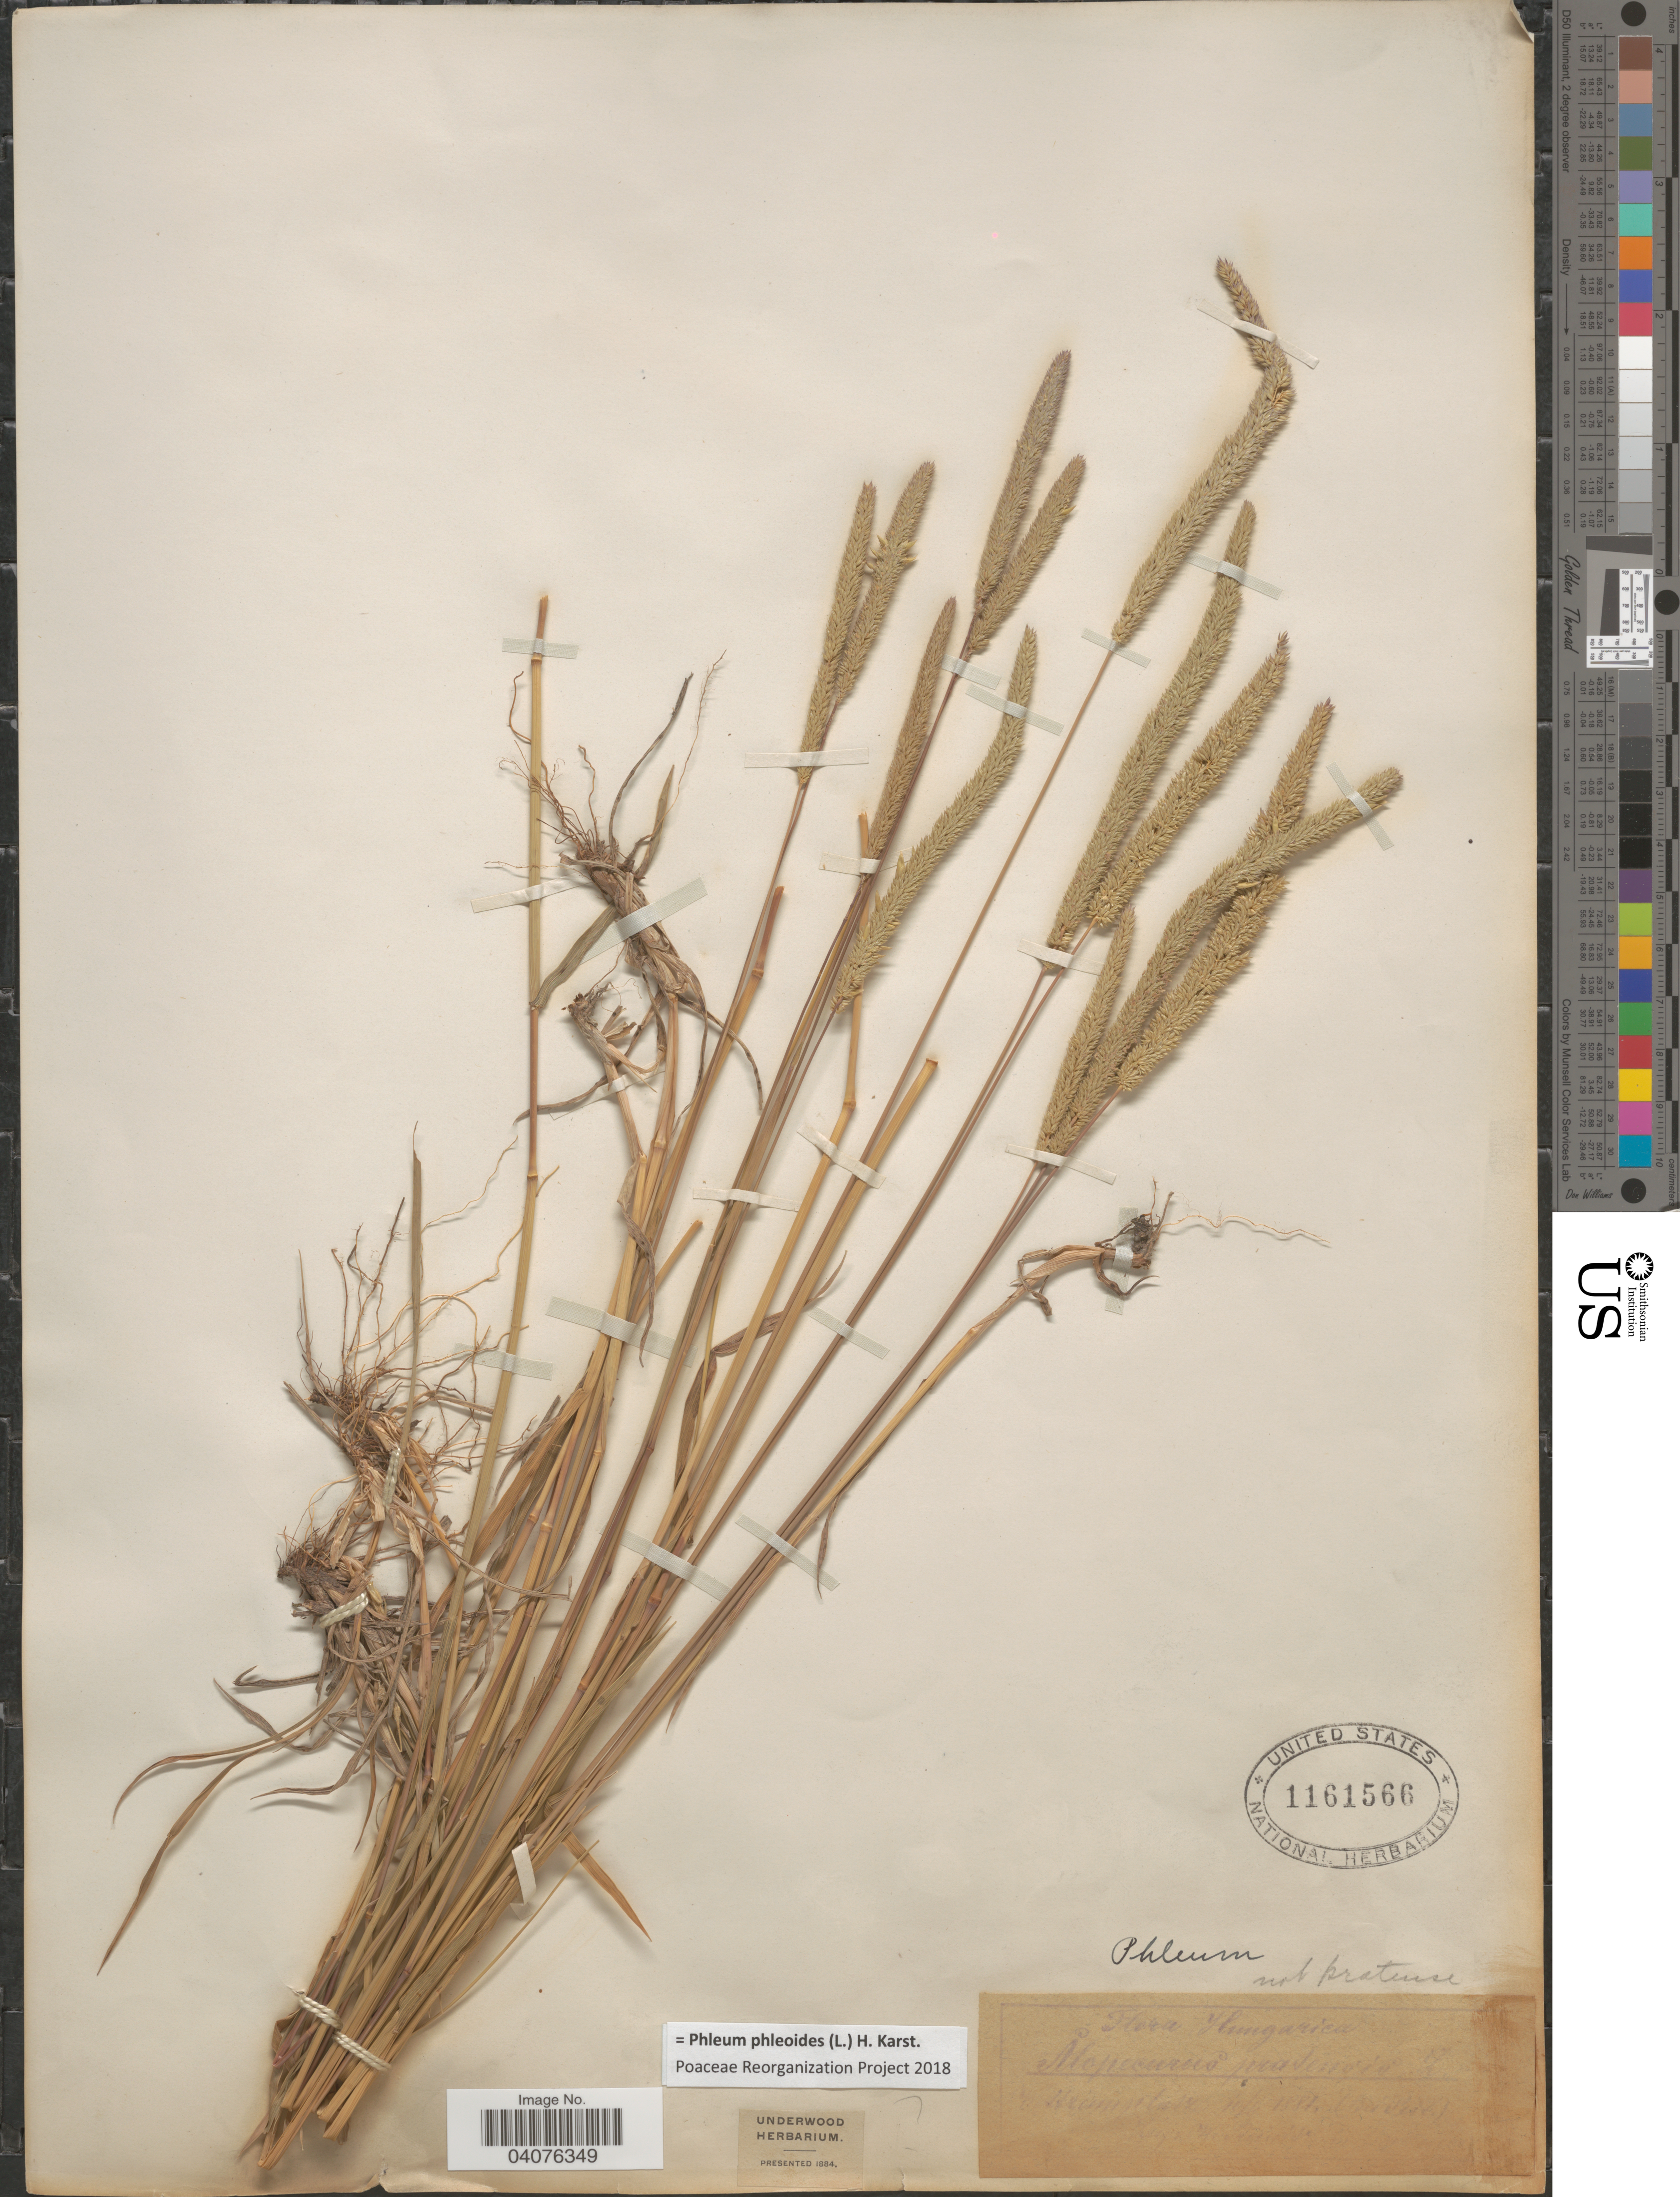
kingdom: Plantae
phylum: Tracheophyta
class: Liliopsida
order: Poales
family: Poaceae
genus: Phleum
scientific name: Phleum phleoides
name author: (L.) H. Karst.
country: Hungary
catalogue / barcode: US 1161566